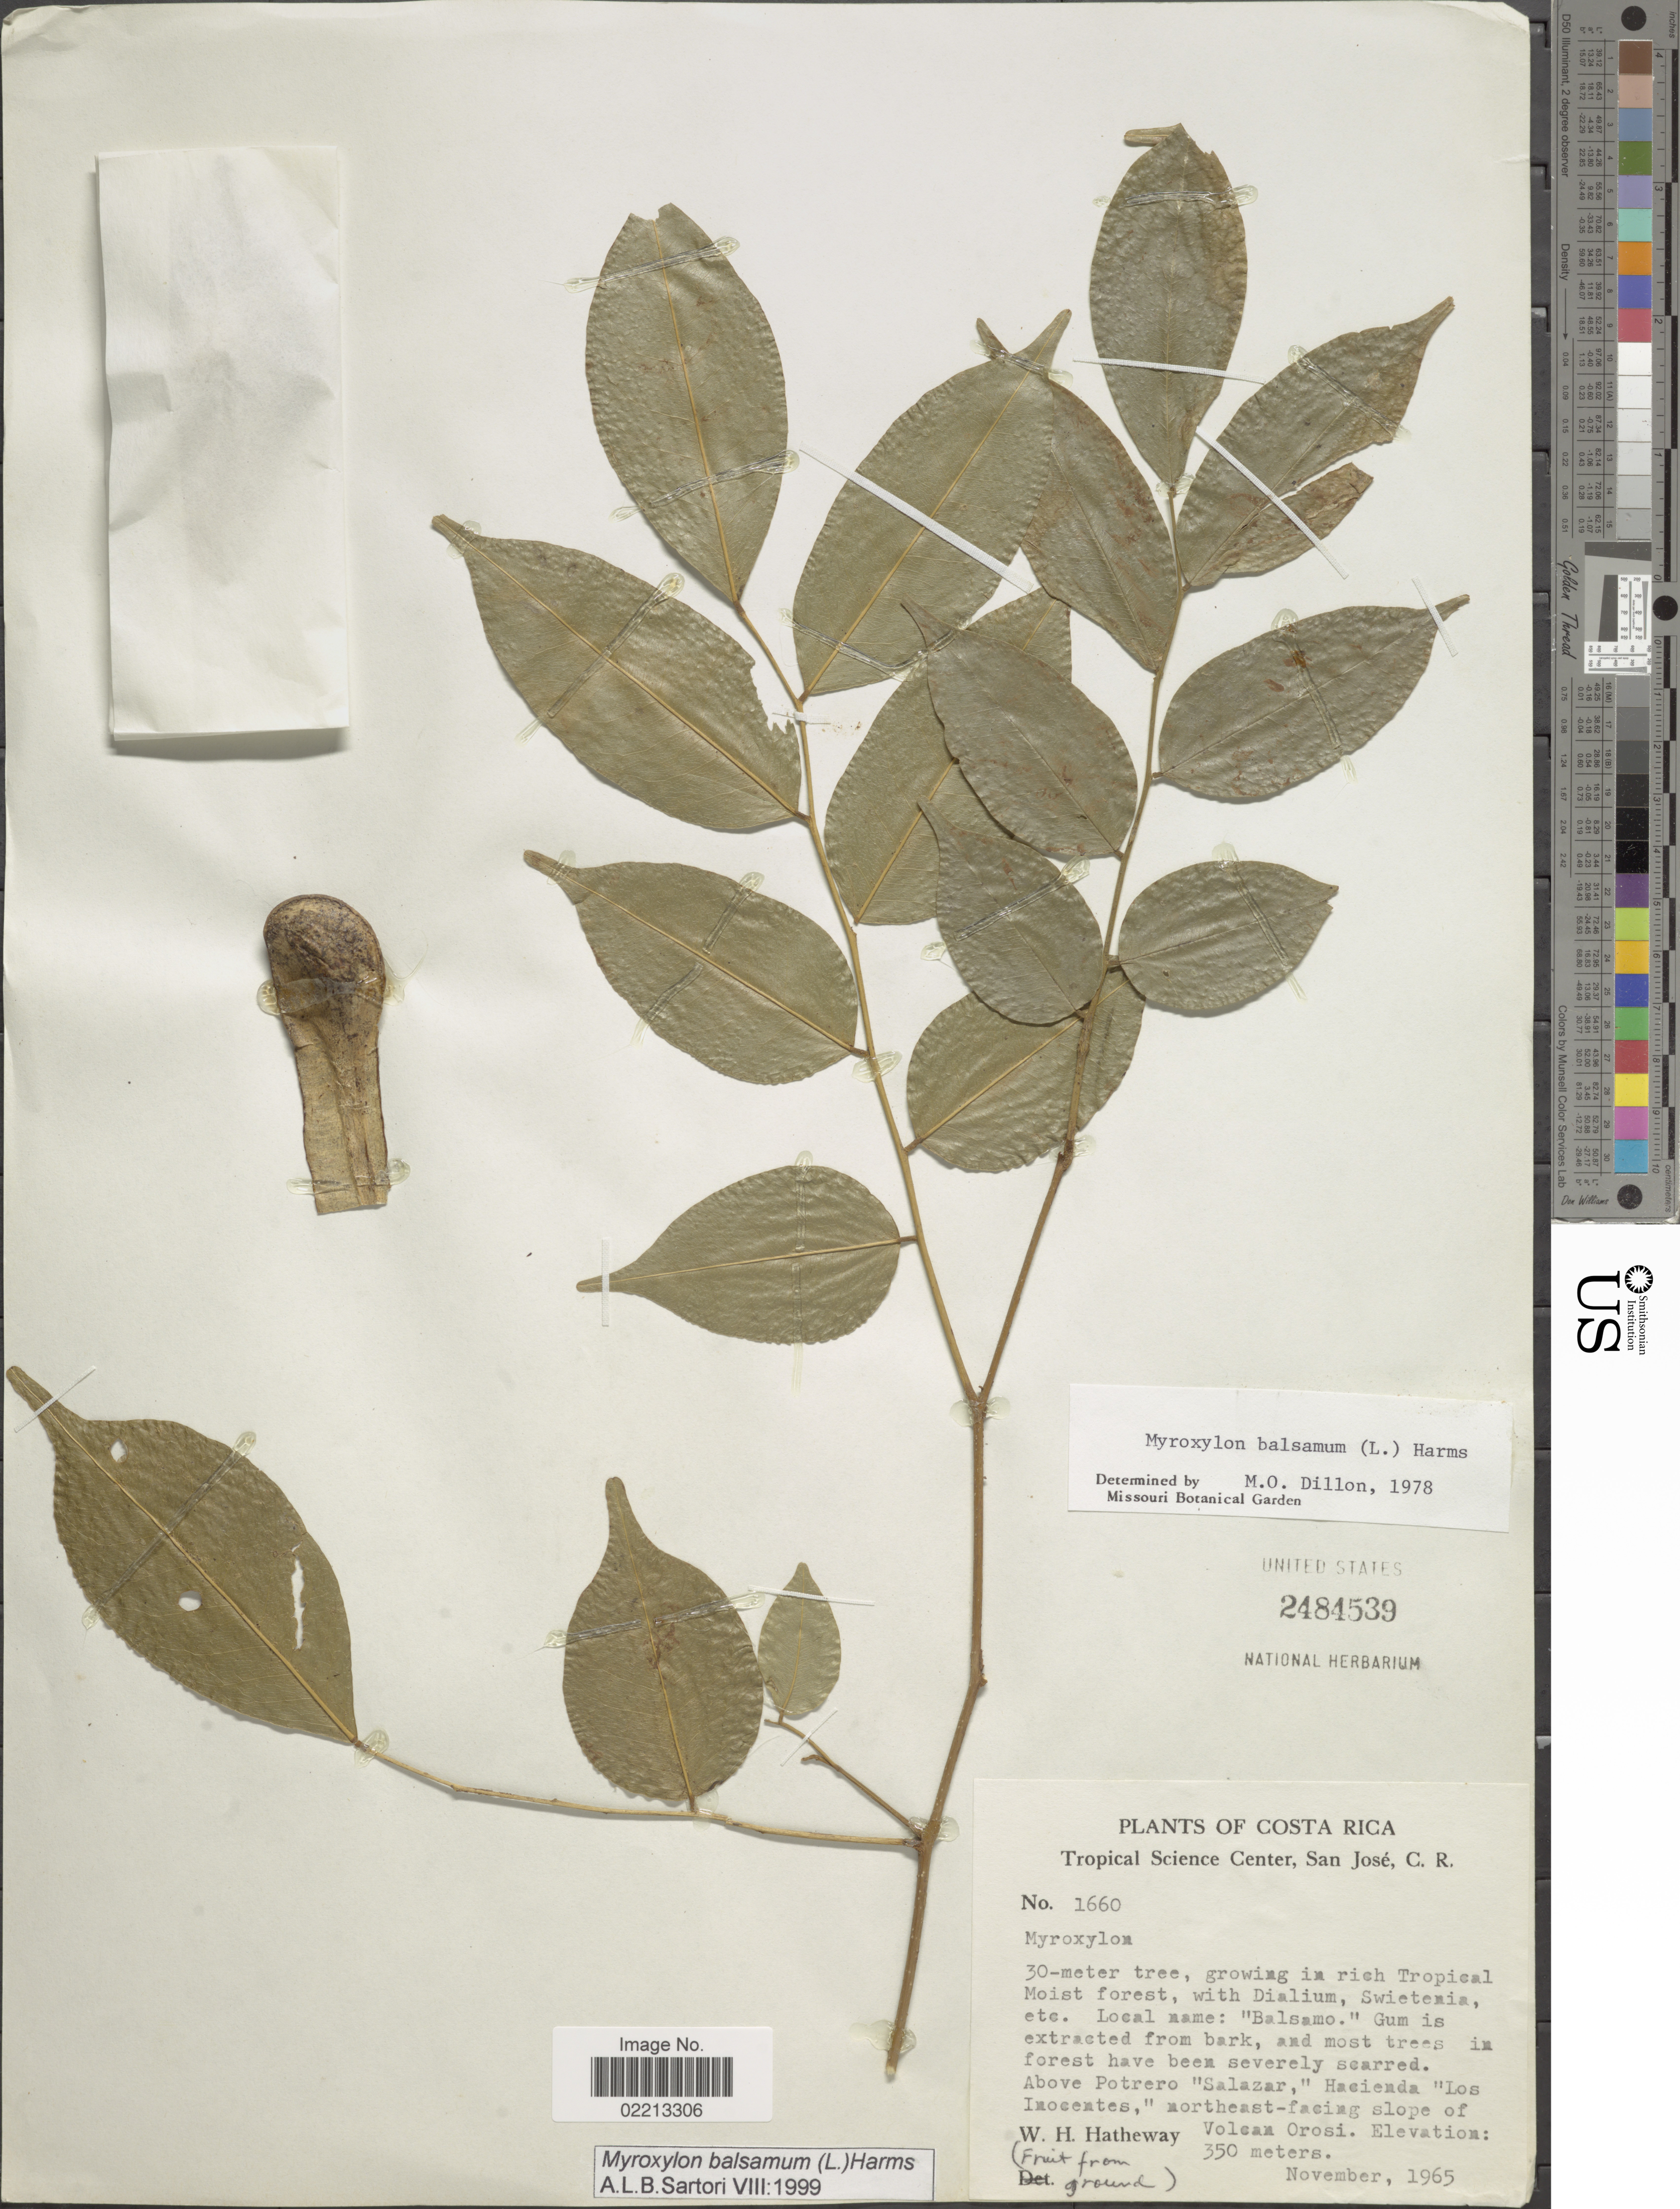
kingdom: Plantae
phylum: Tracheophyta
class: Magnoliopsida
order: Fabales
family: Fabaceae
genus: Myroxylon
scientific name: Myroxylon balsamum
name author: (L.) Harms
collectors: W. H. Hatheway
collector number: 1660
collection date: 1965-11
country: Costa Rica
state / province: San José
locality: Above Potrero "Salazar", Hacienda "Los Inocentes, " northeast facing slope of Volcan Orosi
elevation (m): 350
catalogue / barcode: US 2484539